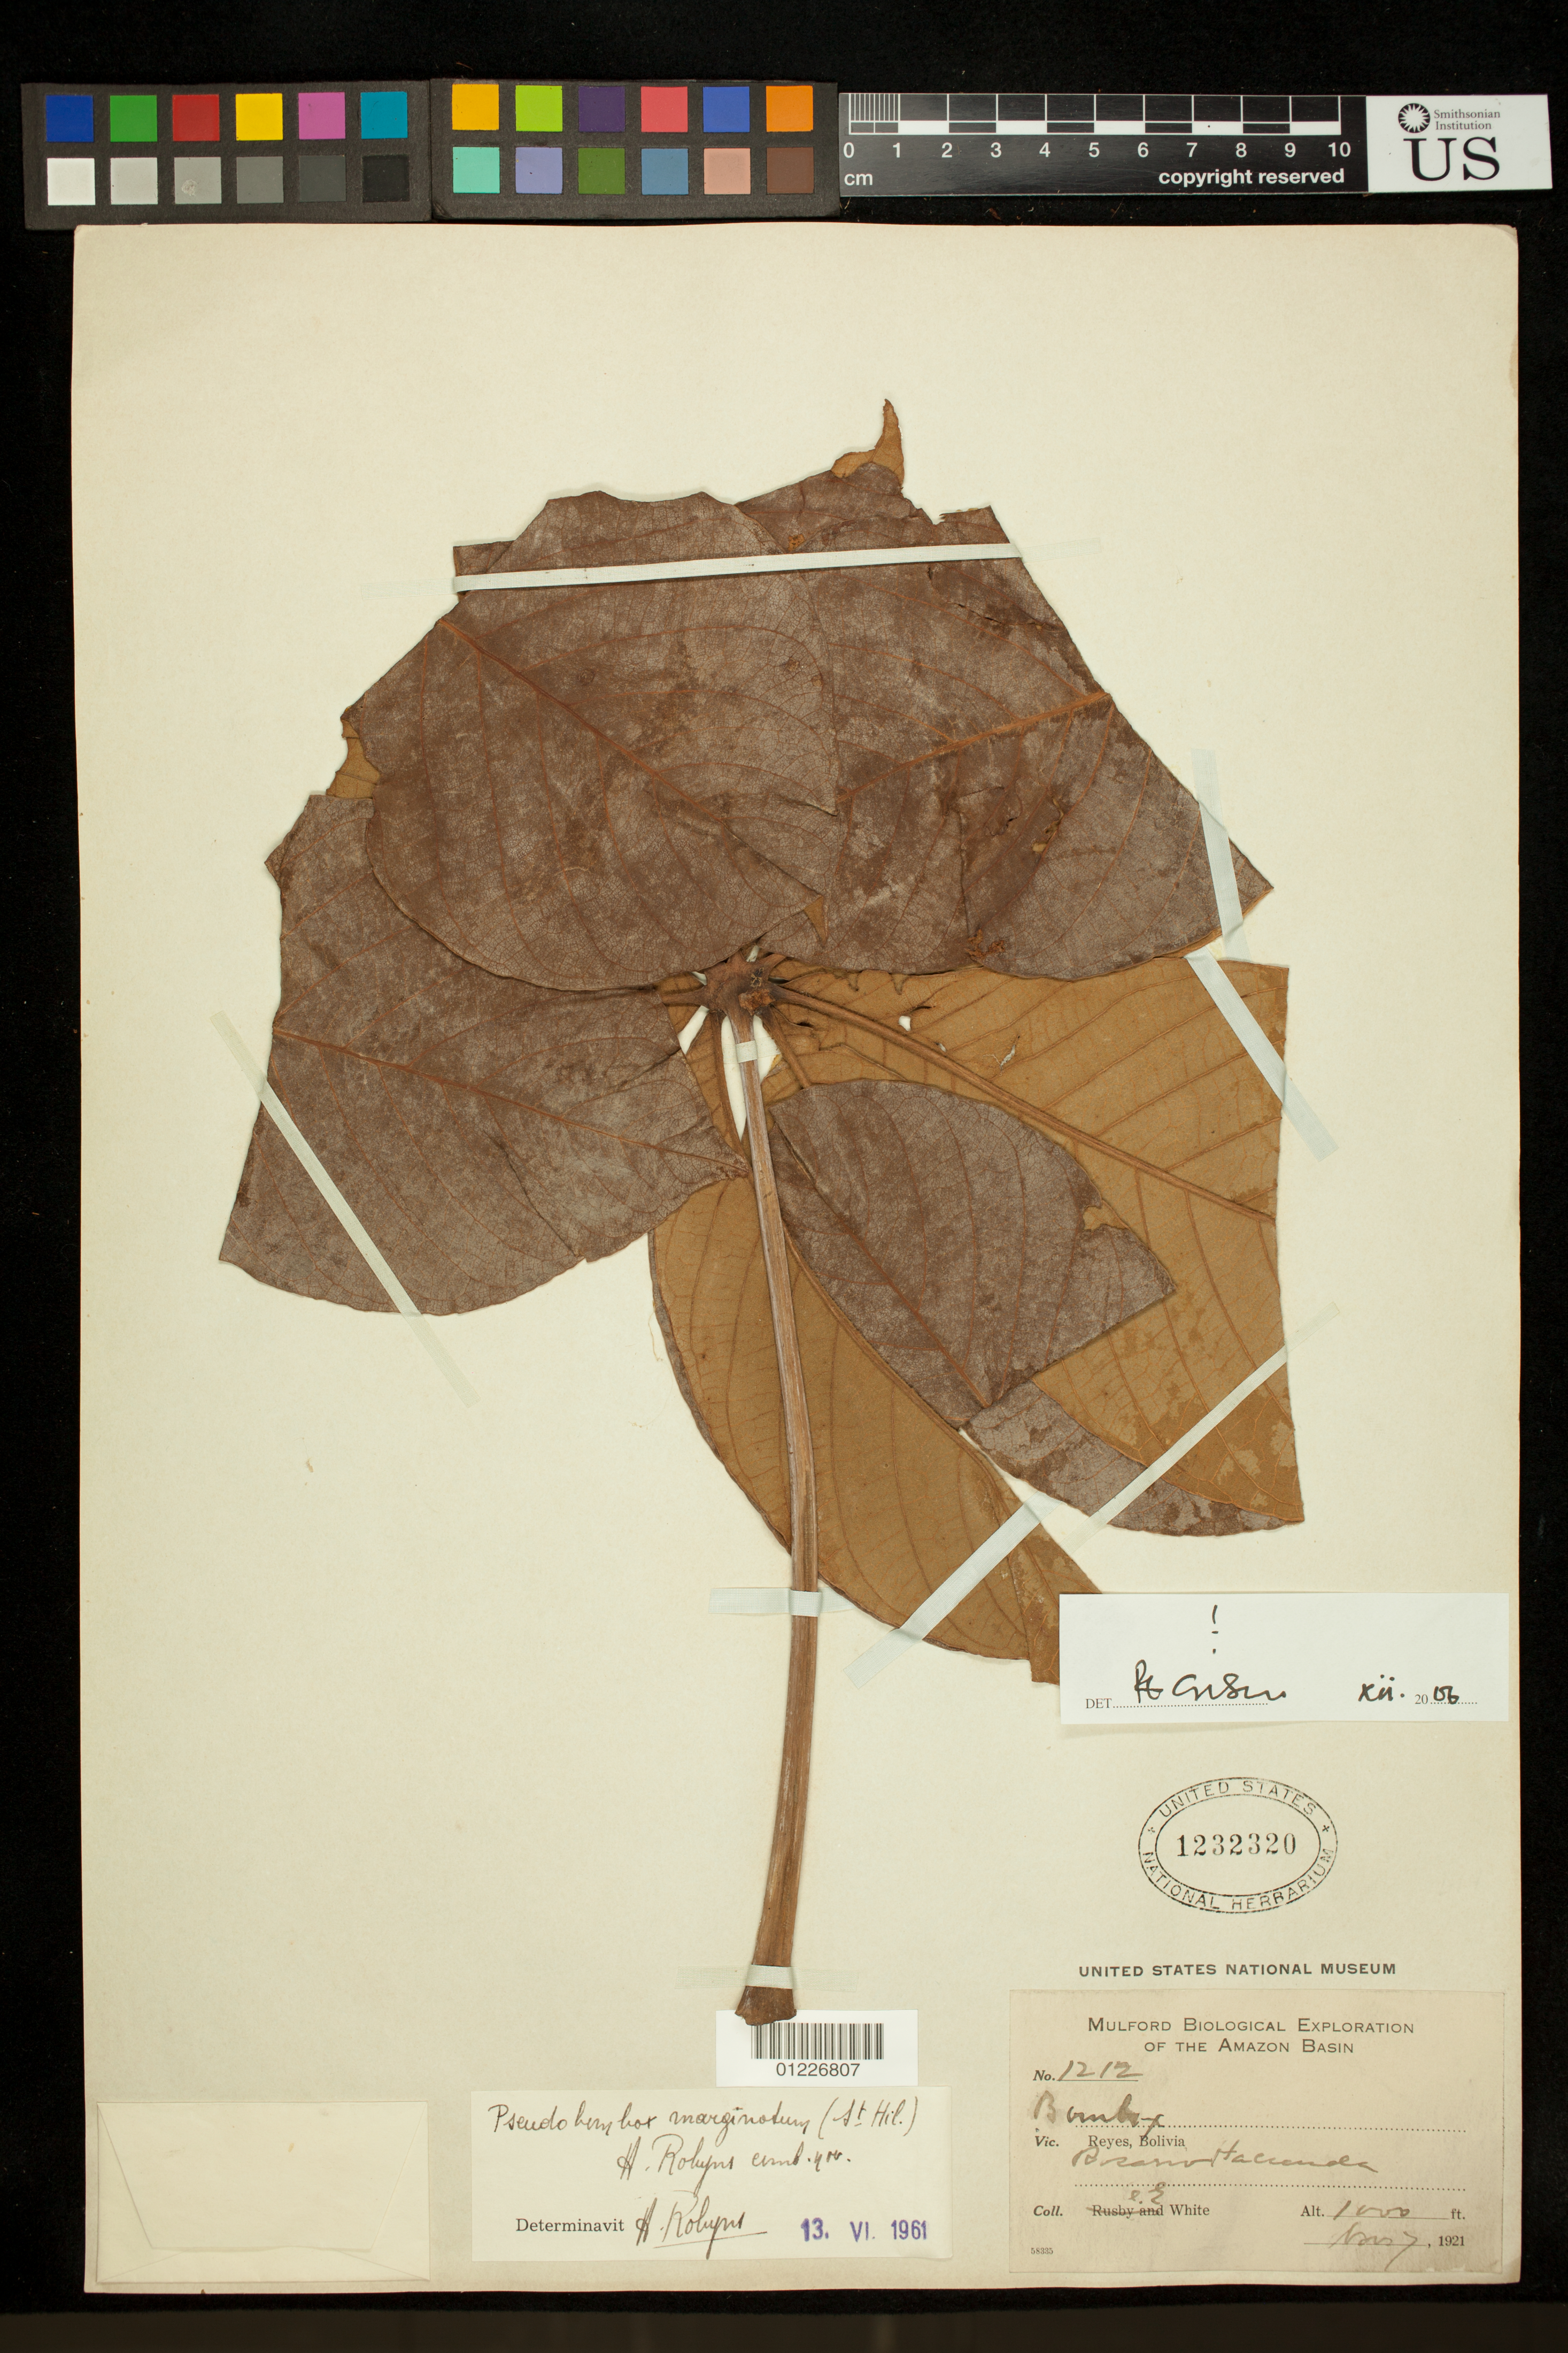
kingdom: Plantae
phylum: Tracheophyta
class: Magnoliopsida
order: Malvales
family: Malvaceae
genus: Pseudobombax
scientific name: Pseudobombax marginatum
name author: (A. St.-Hil. et al.) A. Robyns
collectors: O. E. White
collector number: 1212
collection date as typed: Nov. 7, 1921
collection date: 1921-11-07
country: Bolivia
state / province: Beni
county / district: José Ballivián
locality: Reyes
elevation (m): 305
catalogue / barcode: US 1232320